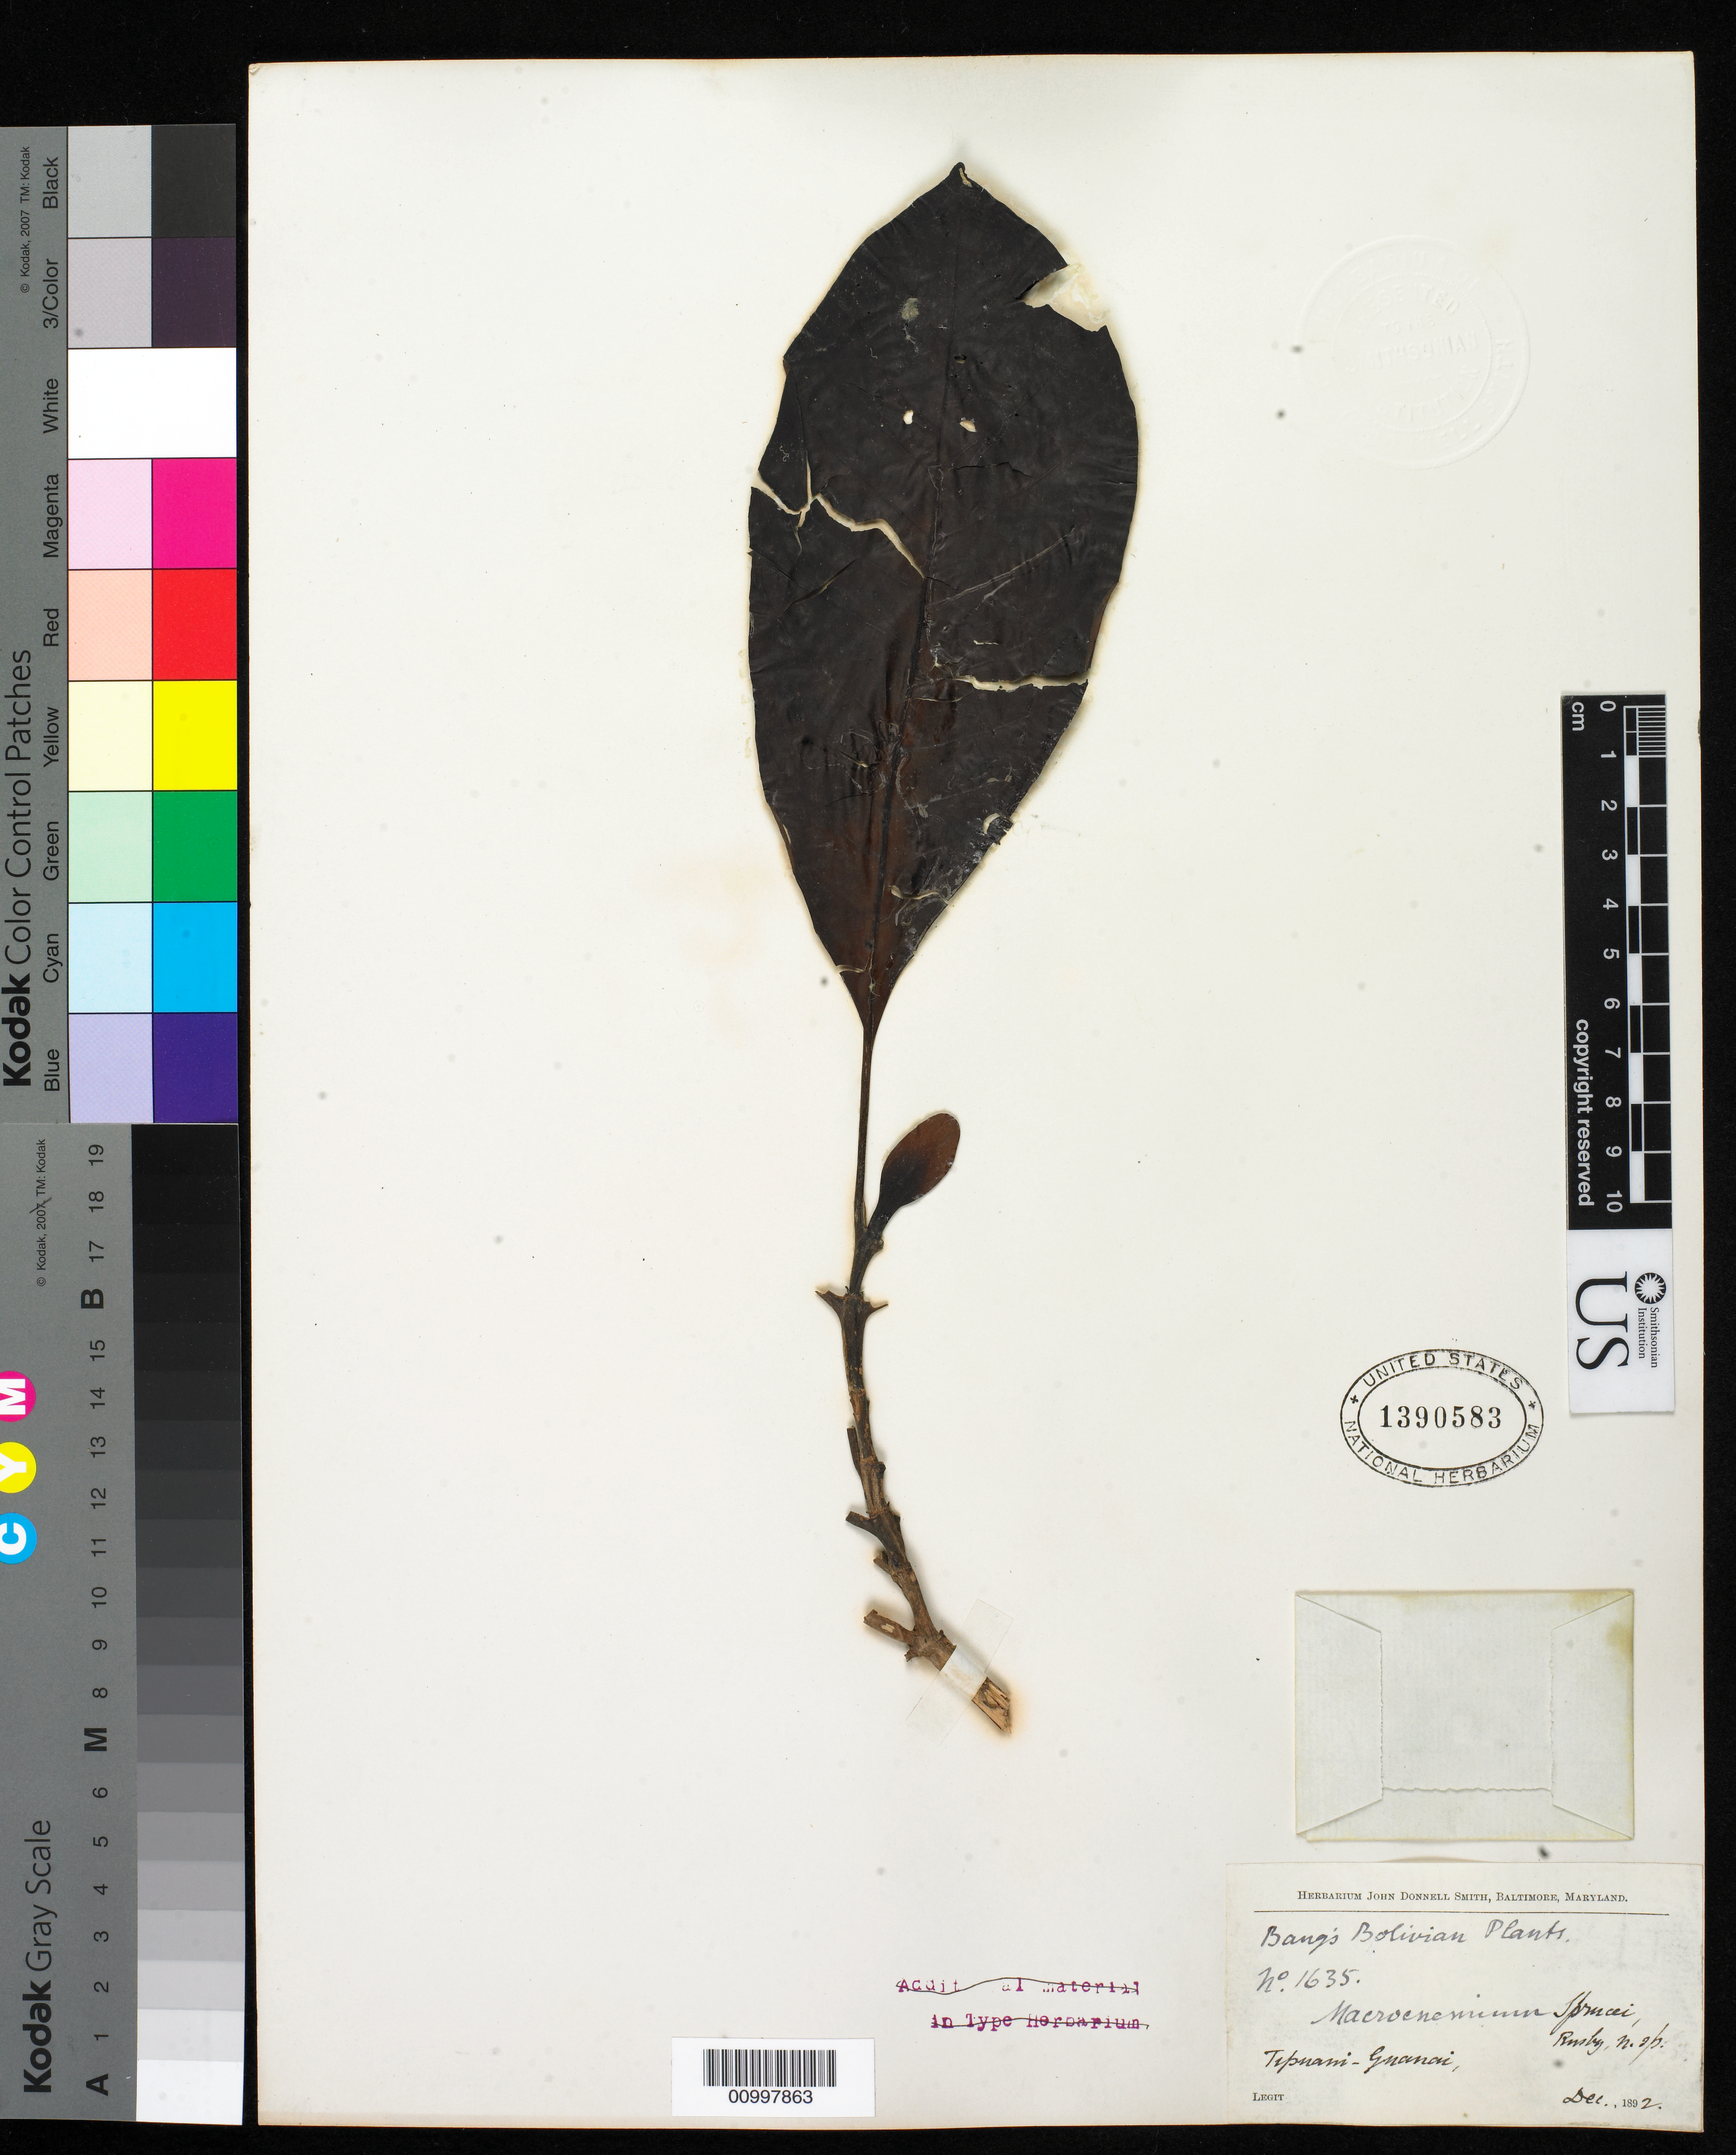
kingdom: Plantae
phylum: Tracheophyta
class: Magnoliopsida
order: Gentianales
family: Rubiaceae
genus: Macrocnemum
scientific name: Macrocnemum sprucei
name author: Rusby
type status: Type Collection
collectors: M. Bang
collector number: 1635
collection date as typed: Dec 1892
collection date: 1892-12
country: Bolivia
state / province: La Paz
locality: Tipuani-Guanai.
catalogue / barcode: US 1390583